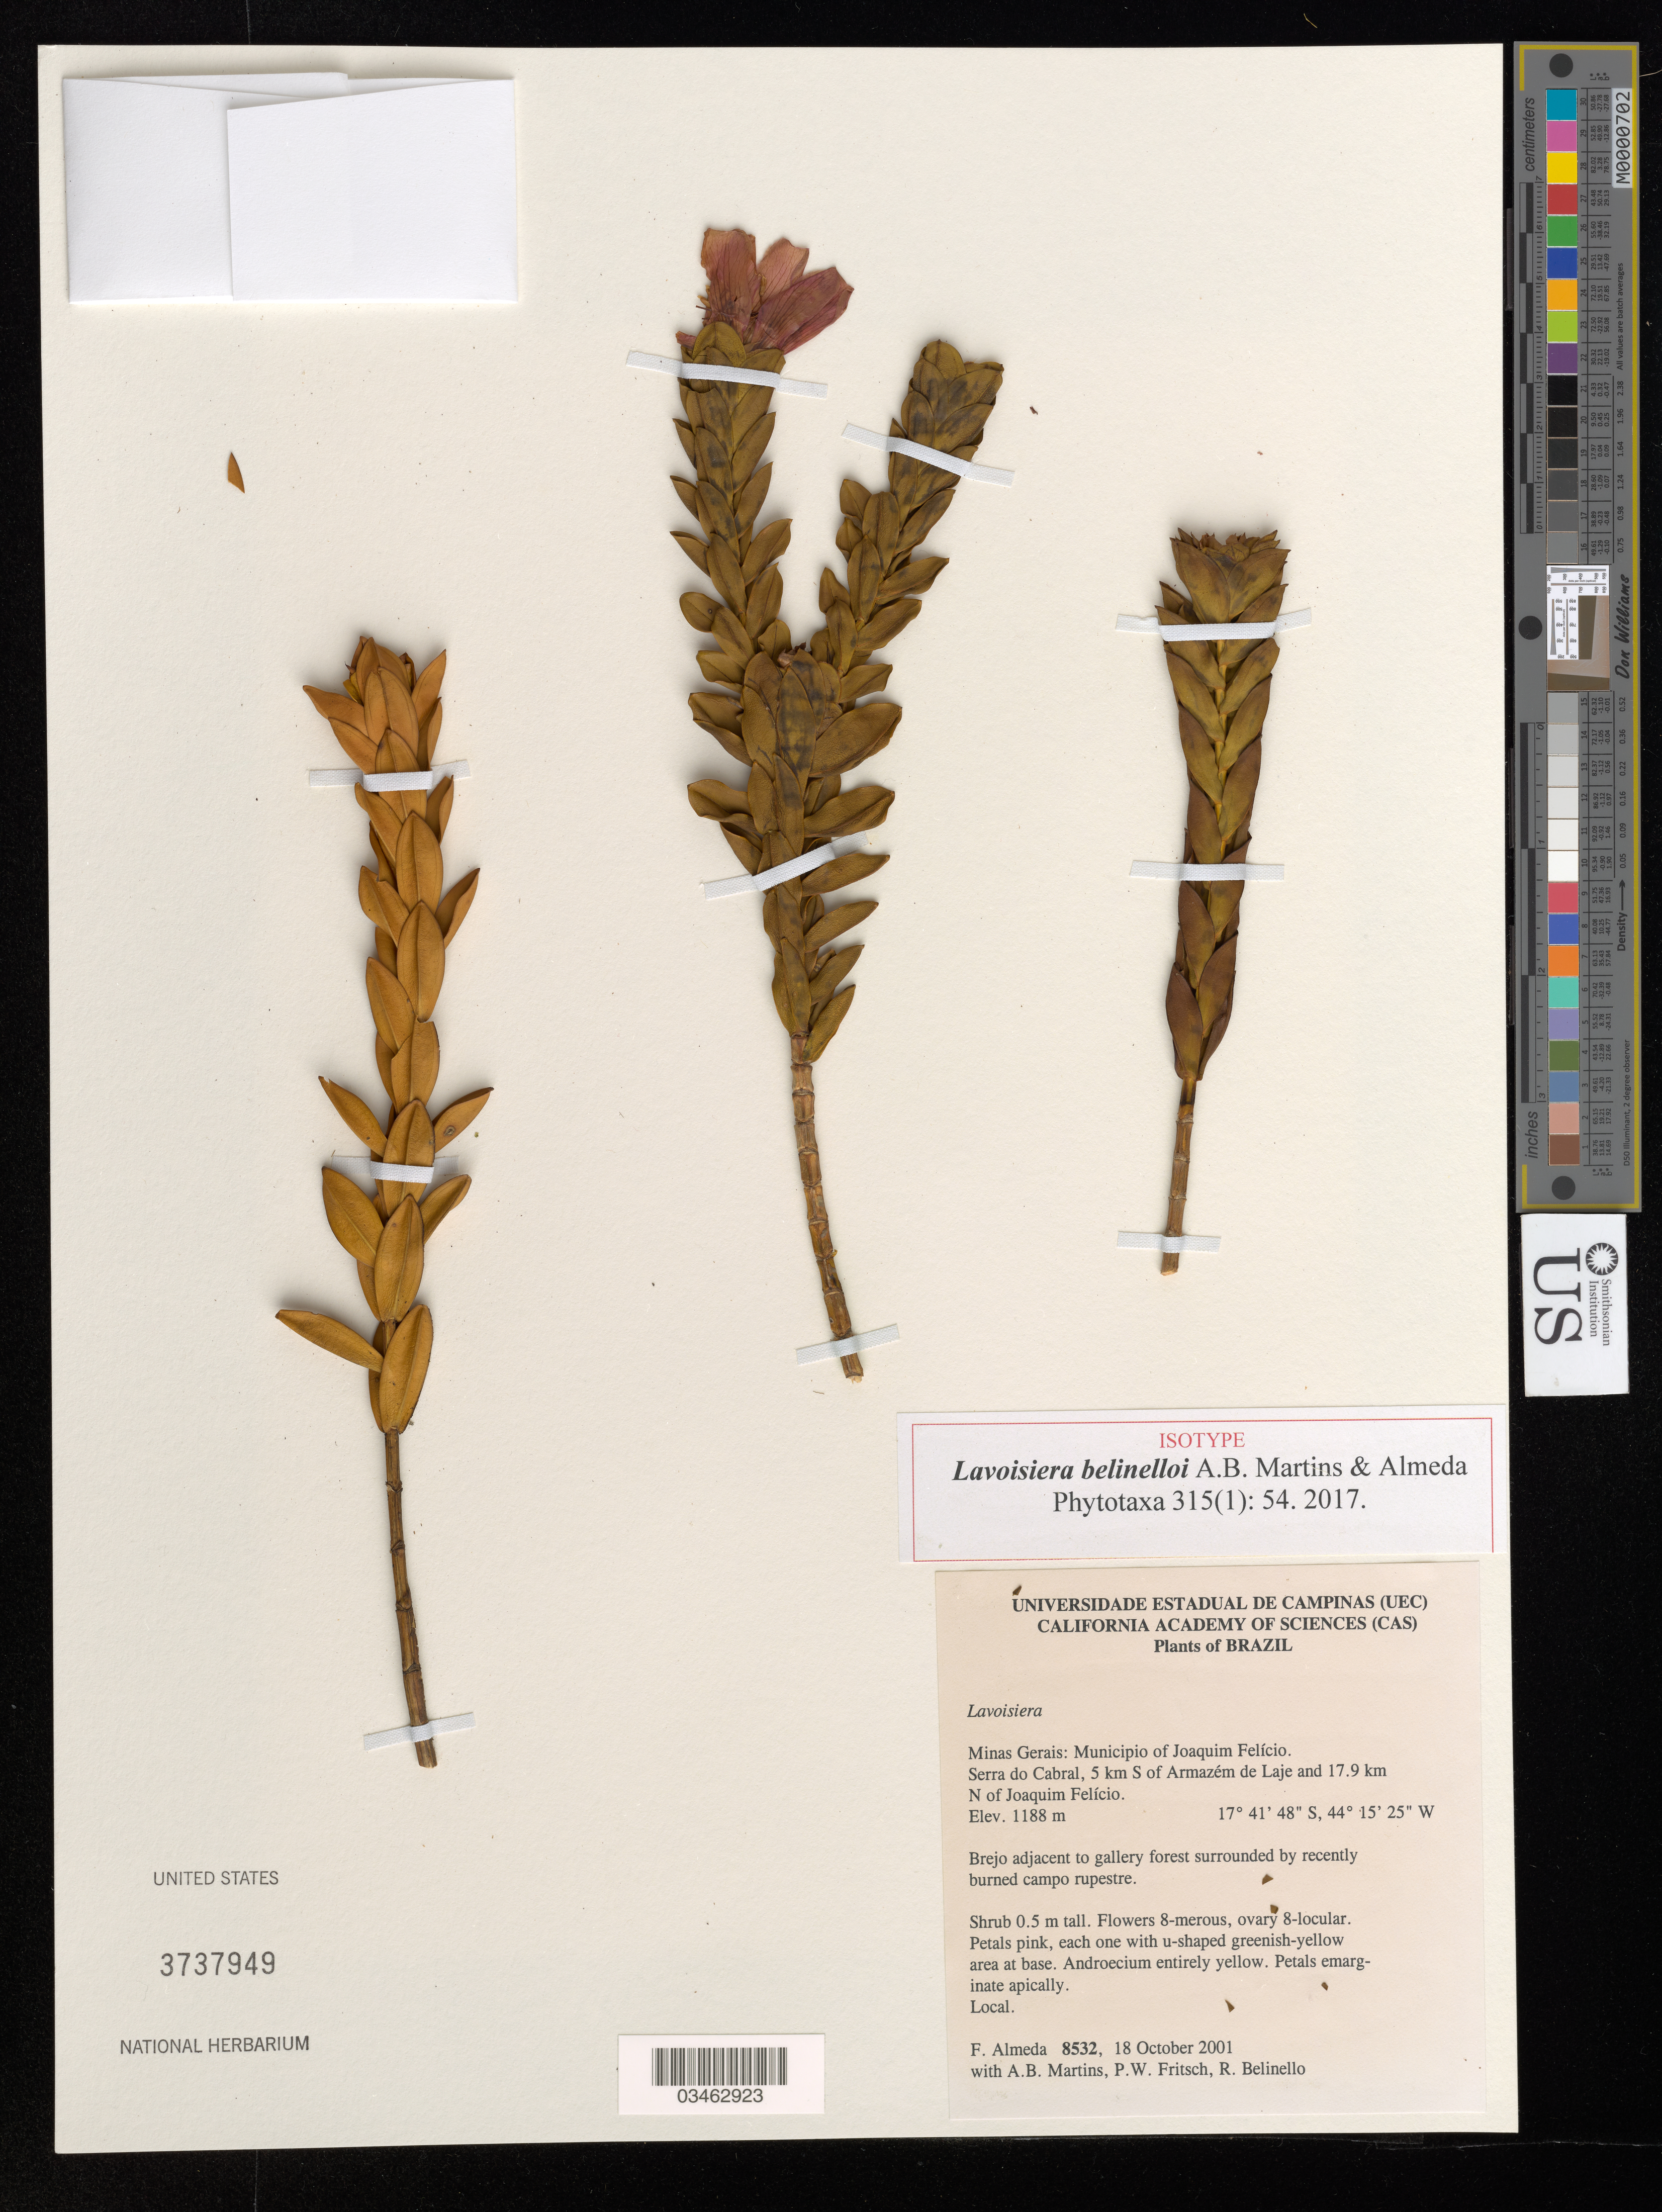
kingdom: Plantae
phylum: Tracheophyta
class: Magnoliopsida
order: Myrtales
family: Melastomataceae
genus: Lavoisiera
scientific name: Lavoisiera belinelloi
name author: A.B. Martins & Almeda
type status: Isotype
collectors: F. Almeda, A. B. Martins, P. W. Fritsch & R. Belinello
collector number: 8532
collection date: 2001-10-18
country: Brazil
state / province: Minas Gerais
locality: Municipio of Joaquim Felicio. Serra do Cabral, 5 km S of Armazem de Laje and 17.9 km N of Joaquim Felicio.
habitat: Brejo adjacent to gallery forest surrounded by recently burned campo rupestre.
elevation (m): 1188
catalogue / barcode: US 3737949